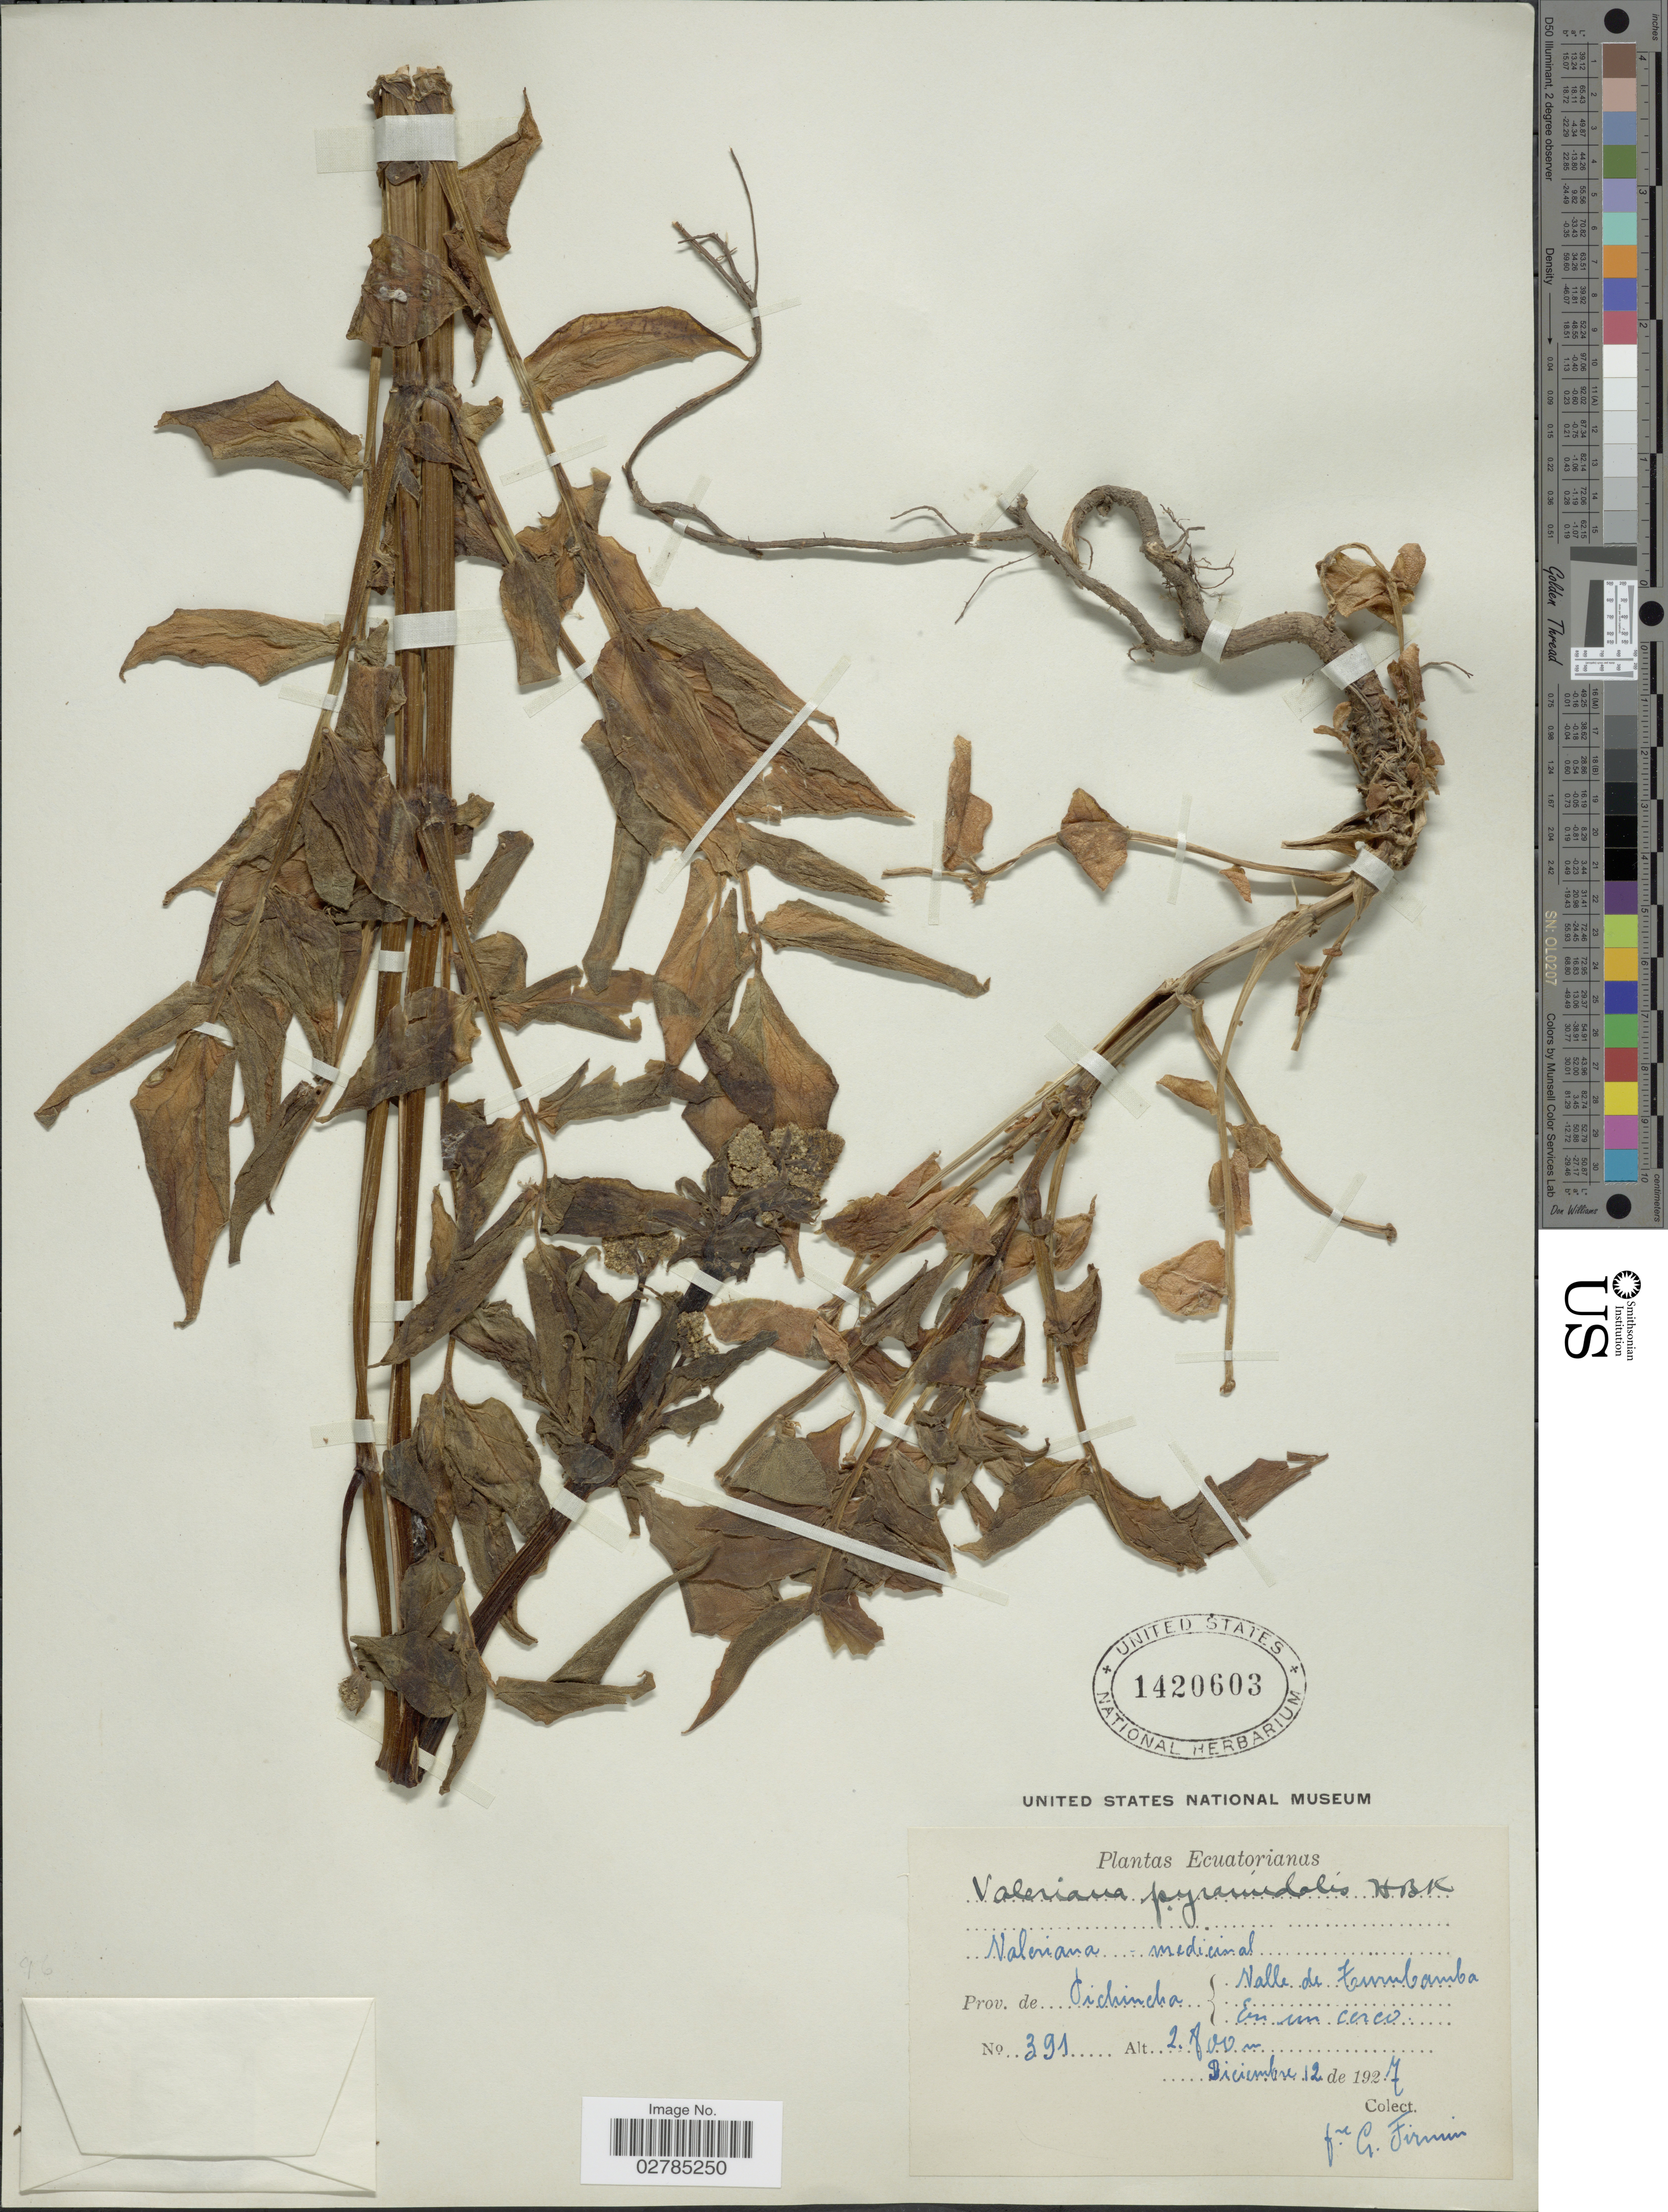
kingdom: Plantae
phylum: Tracheophyta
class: Magnoliopsida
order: Dipsacales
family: Caprifoliaceae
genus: Valeriana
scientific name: Valeriana pyramidalis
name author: Kunth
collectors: F. Firmin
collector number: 391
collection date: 1927-12-12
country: Ecuador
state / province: Pichincha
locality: Valle de Turubamba en un cerco.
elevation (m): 2800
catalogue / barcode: US 1420603